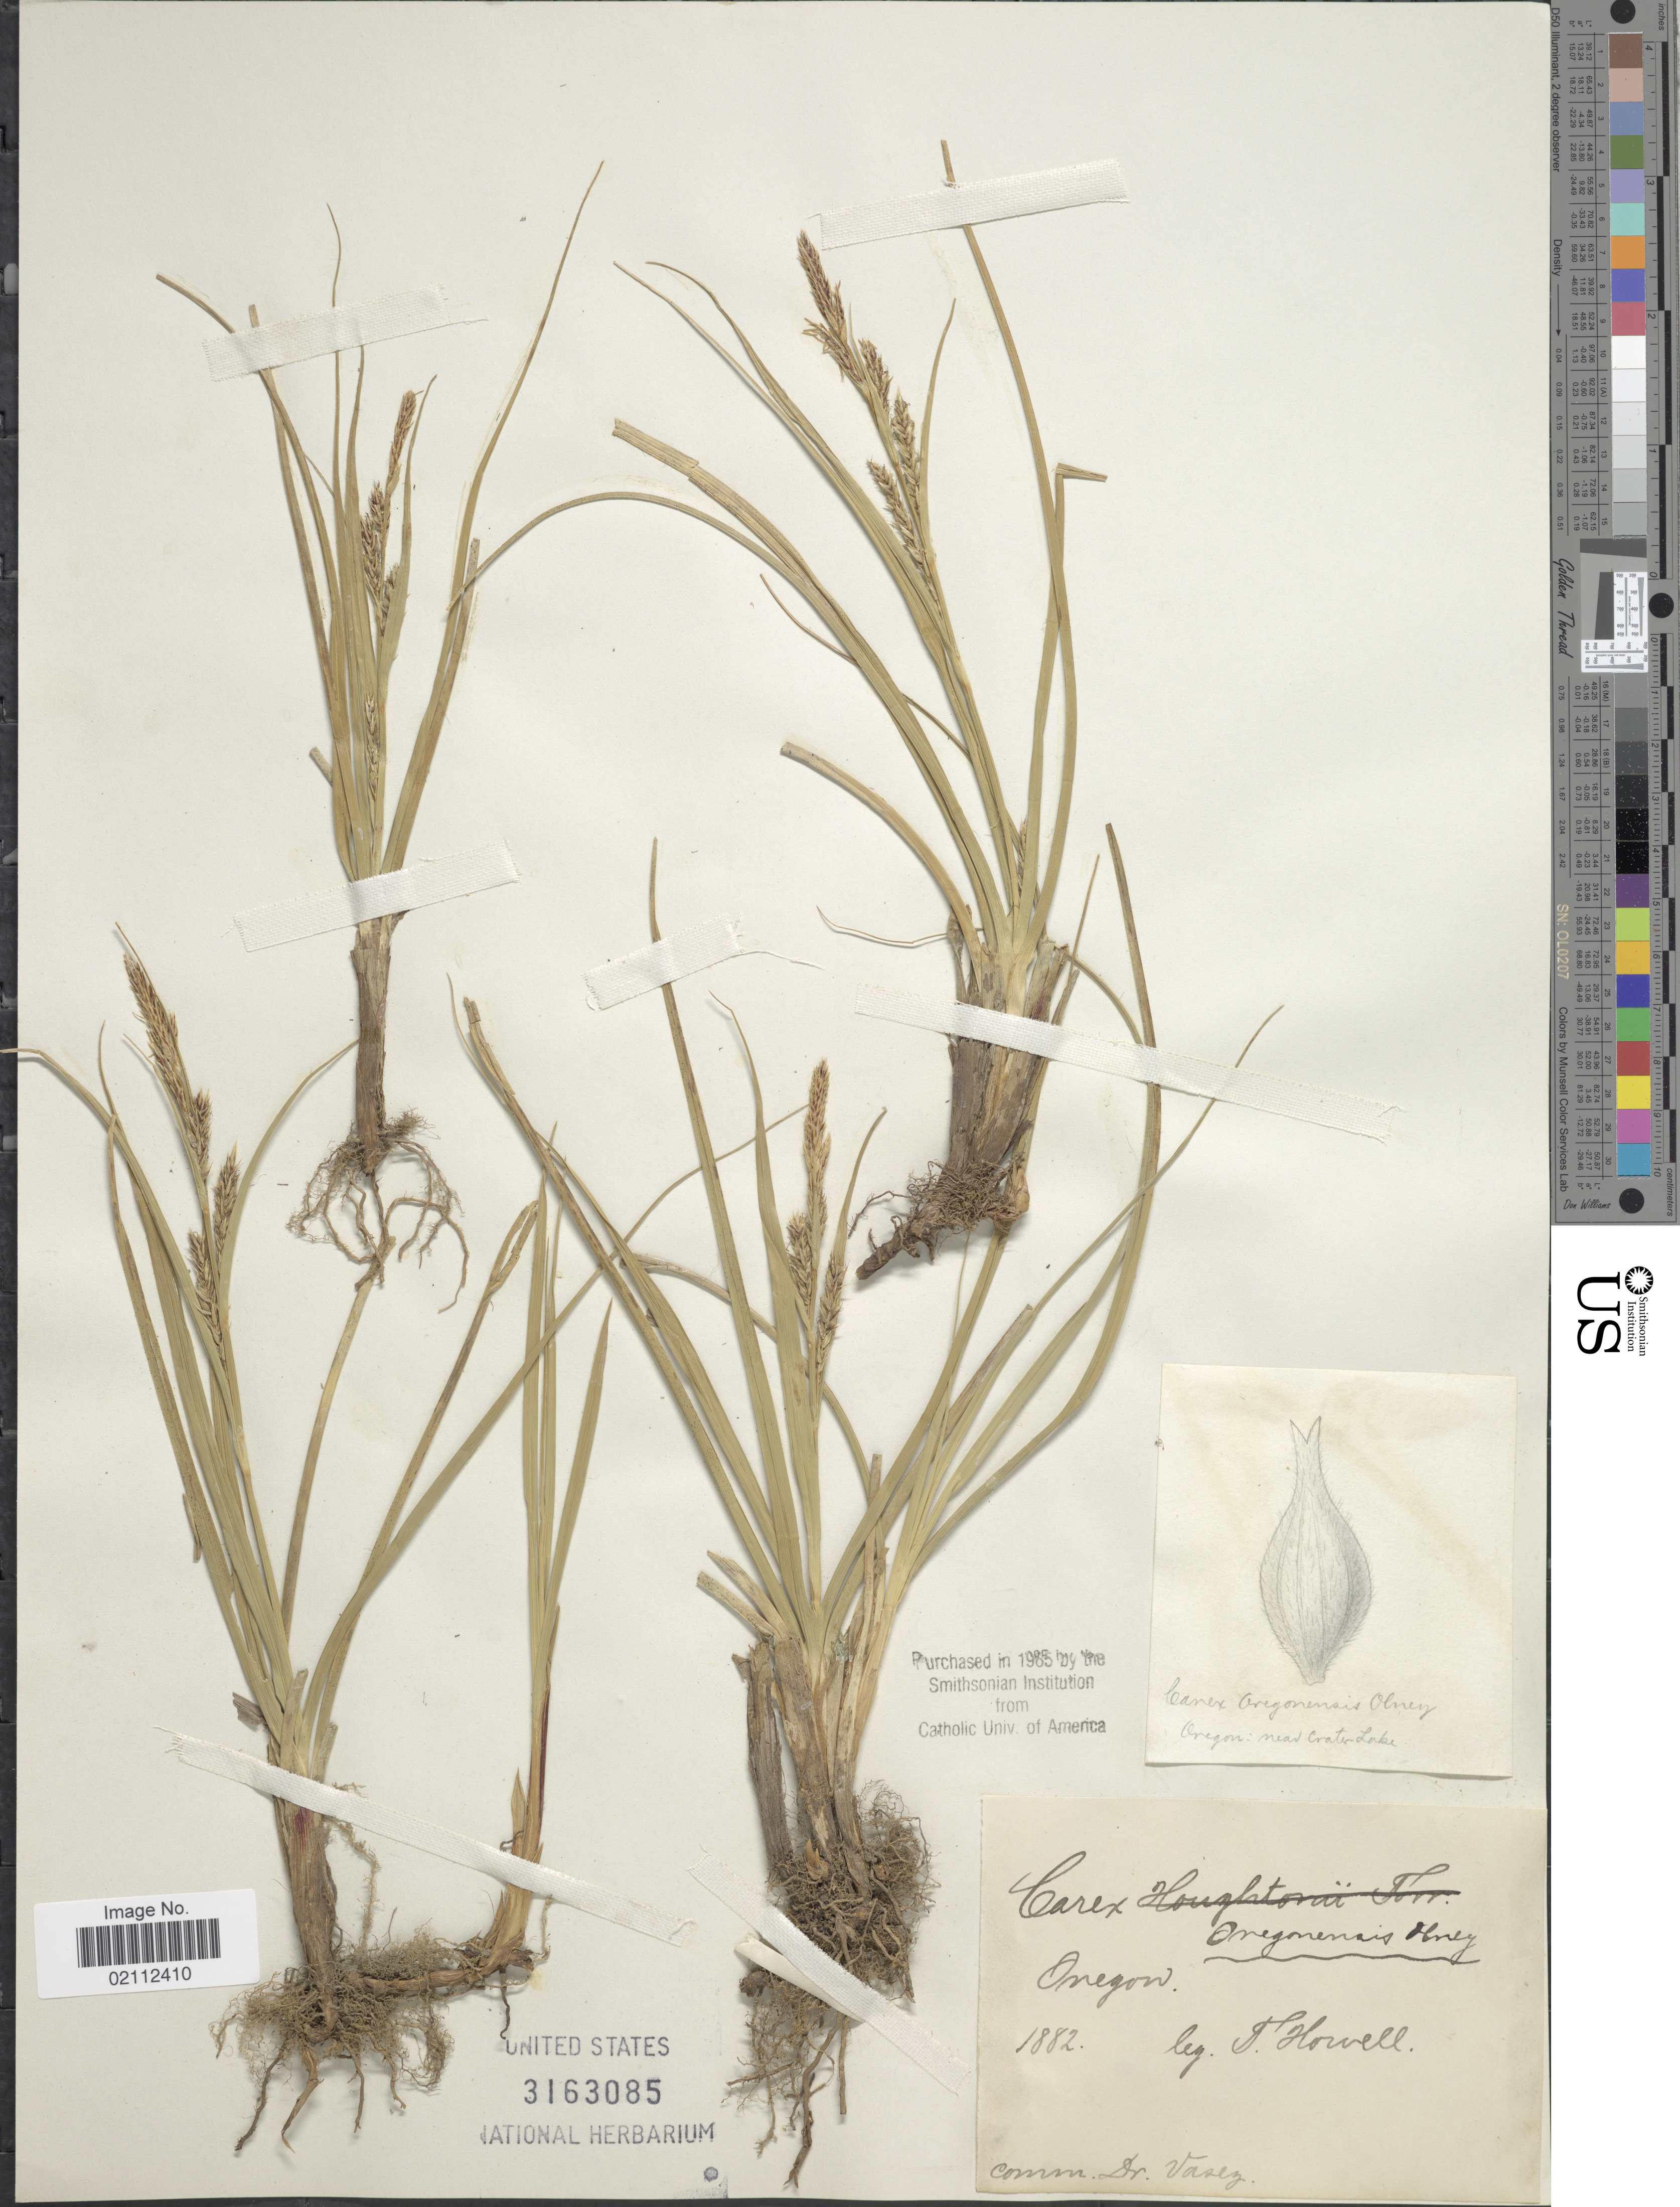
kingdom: Plantae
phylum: Tracheophyta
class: Liliopsida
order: Poales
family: Cyperaceae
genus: Carex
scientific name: Carex halliana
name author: L.H. Bailey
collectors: T. Howell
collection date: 1882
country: United States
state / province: Oregon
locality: Near Crater Lake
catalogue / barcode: US 3163085